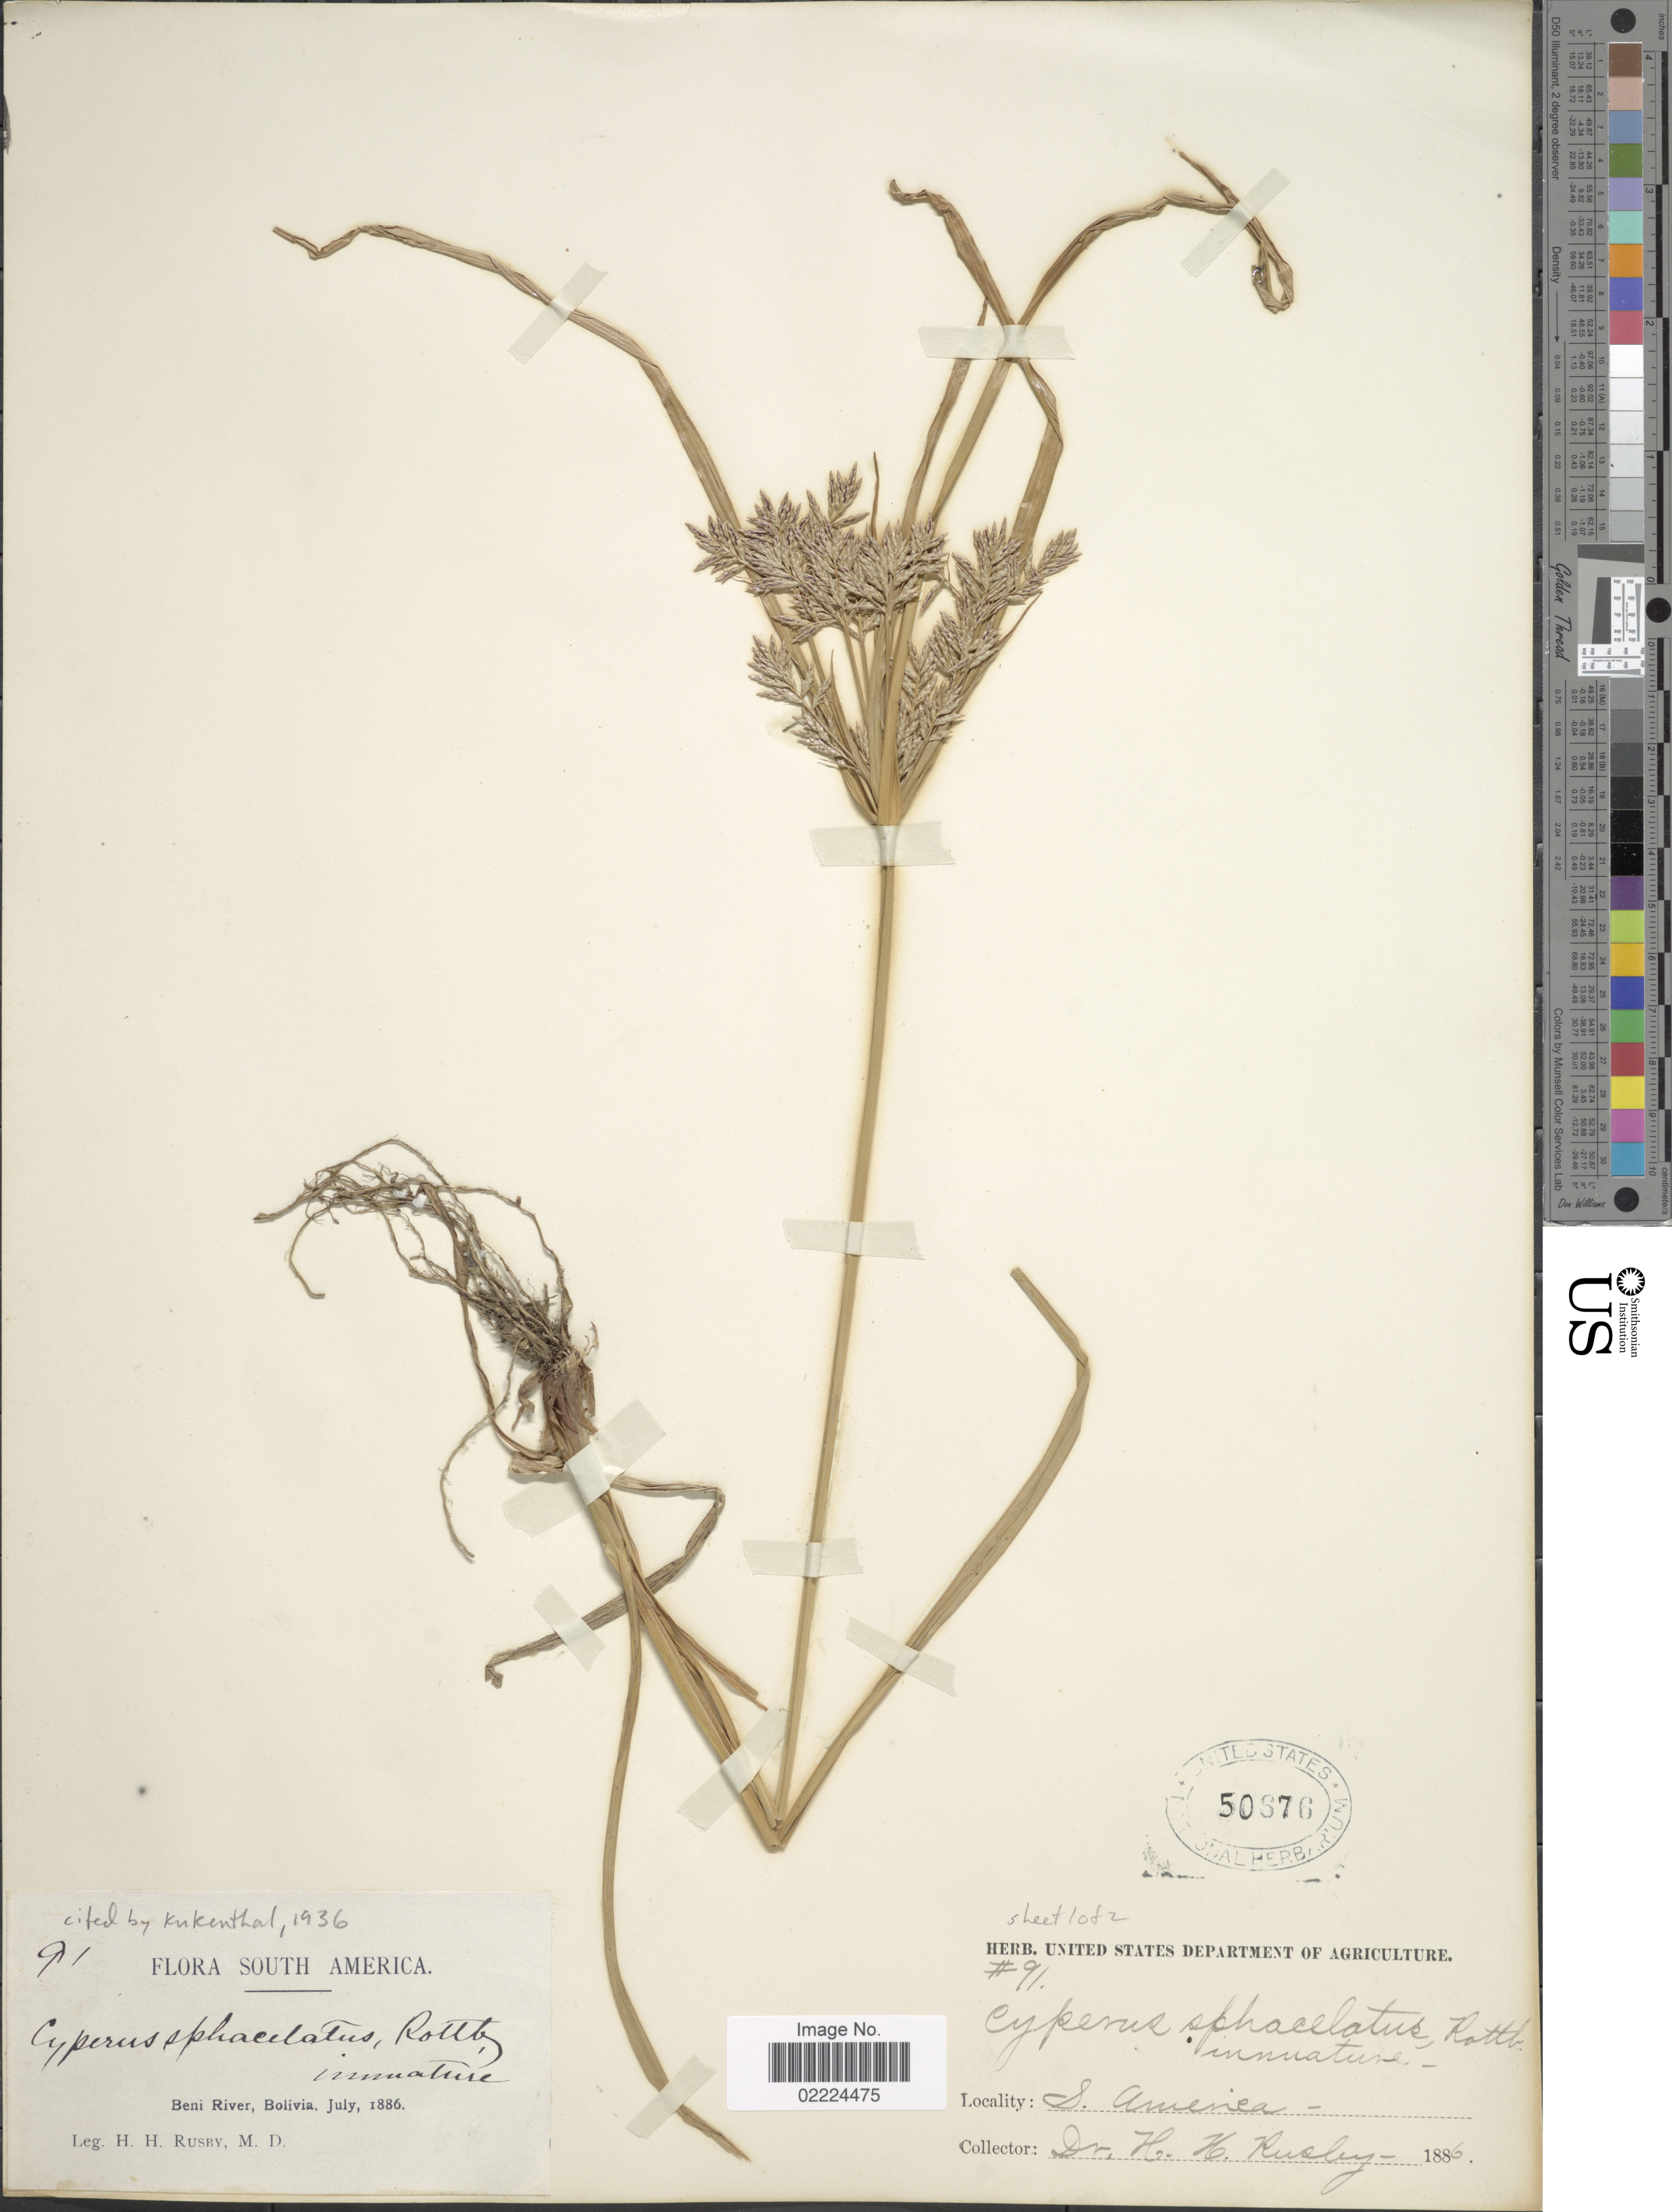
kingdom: Plantae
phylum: Tracheophyta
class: Liliopsida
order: Poales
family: Cyperaceae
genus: Cyperus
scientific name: Cyperus sphacelatus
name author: Rottb.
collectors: H. H. Rusby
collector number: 91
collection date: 1886-07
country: Bolivia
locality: Beni River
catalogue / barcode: US 50876